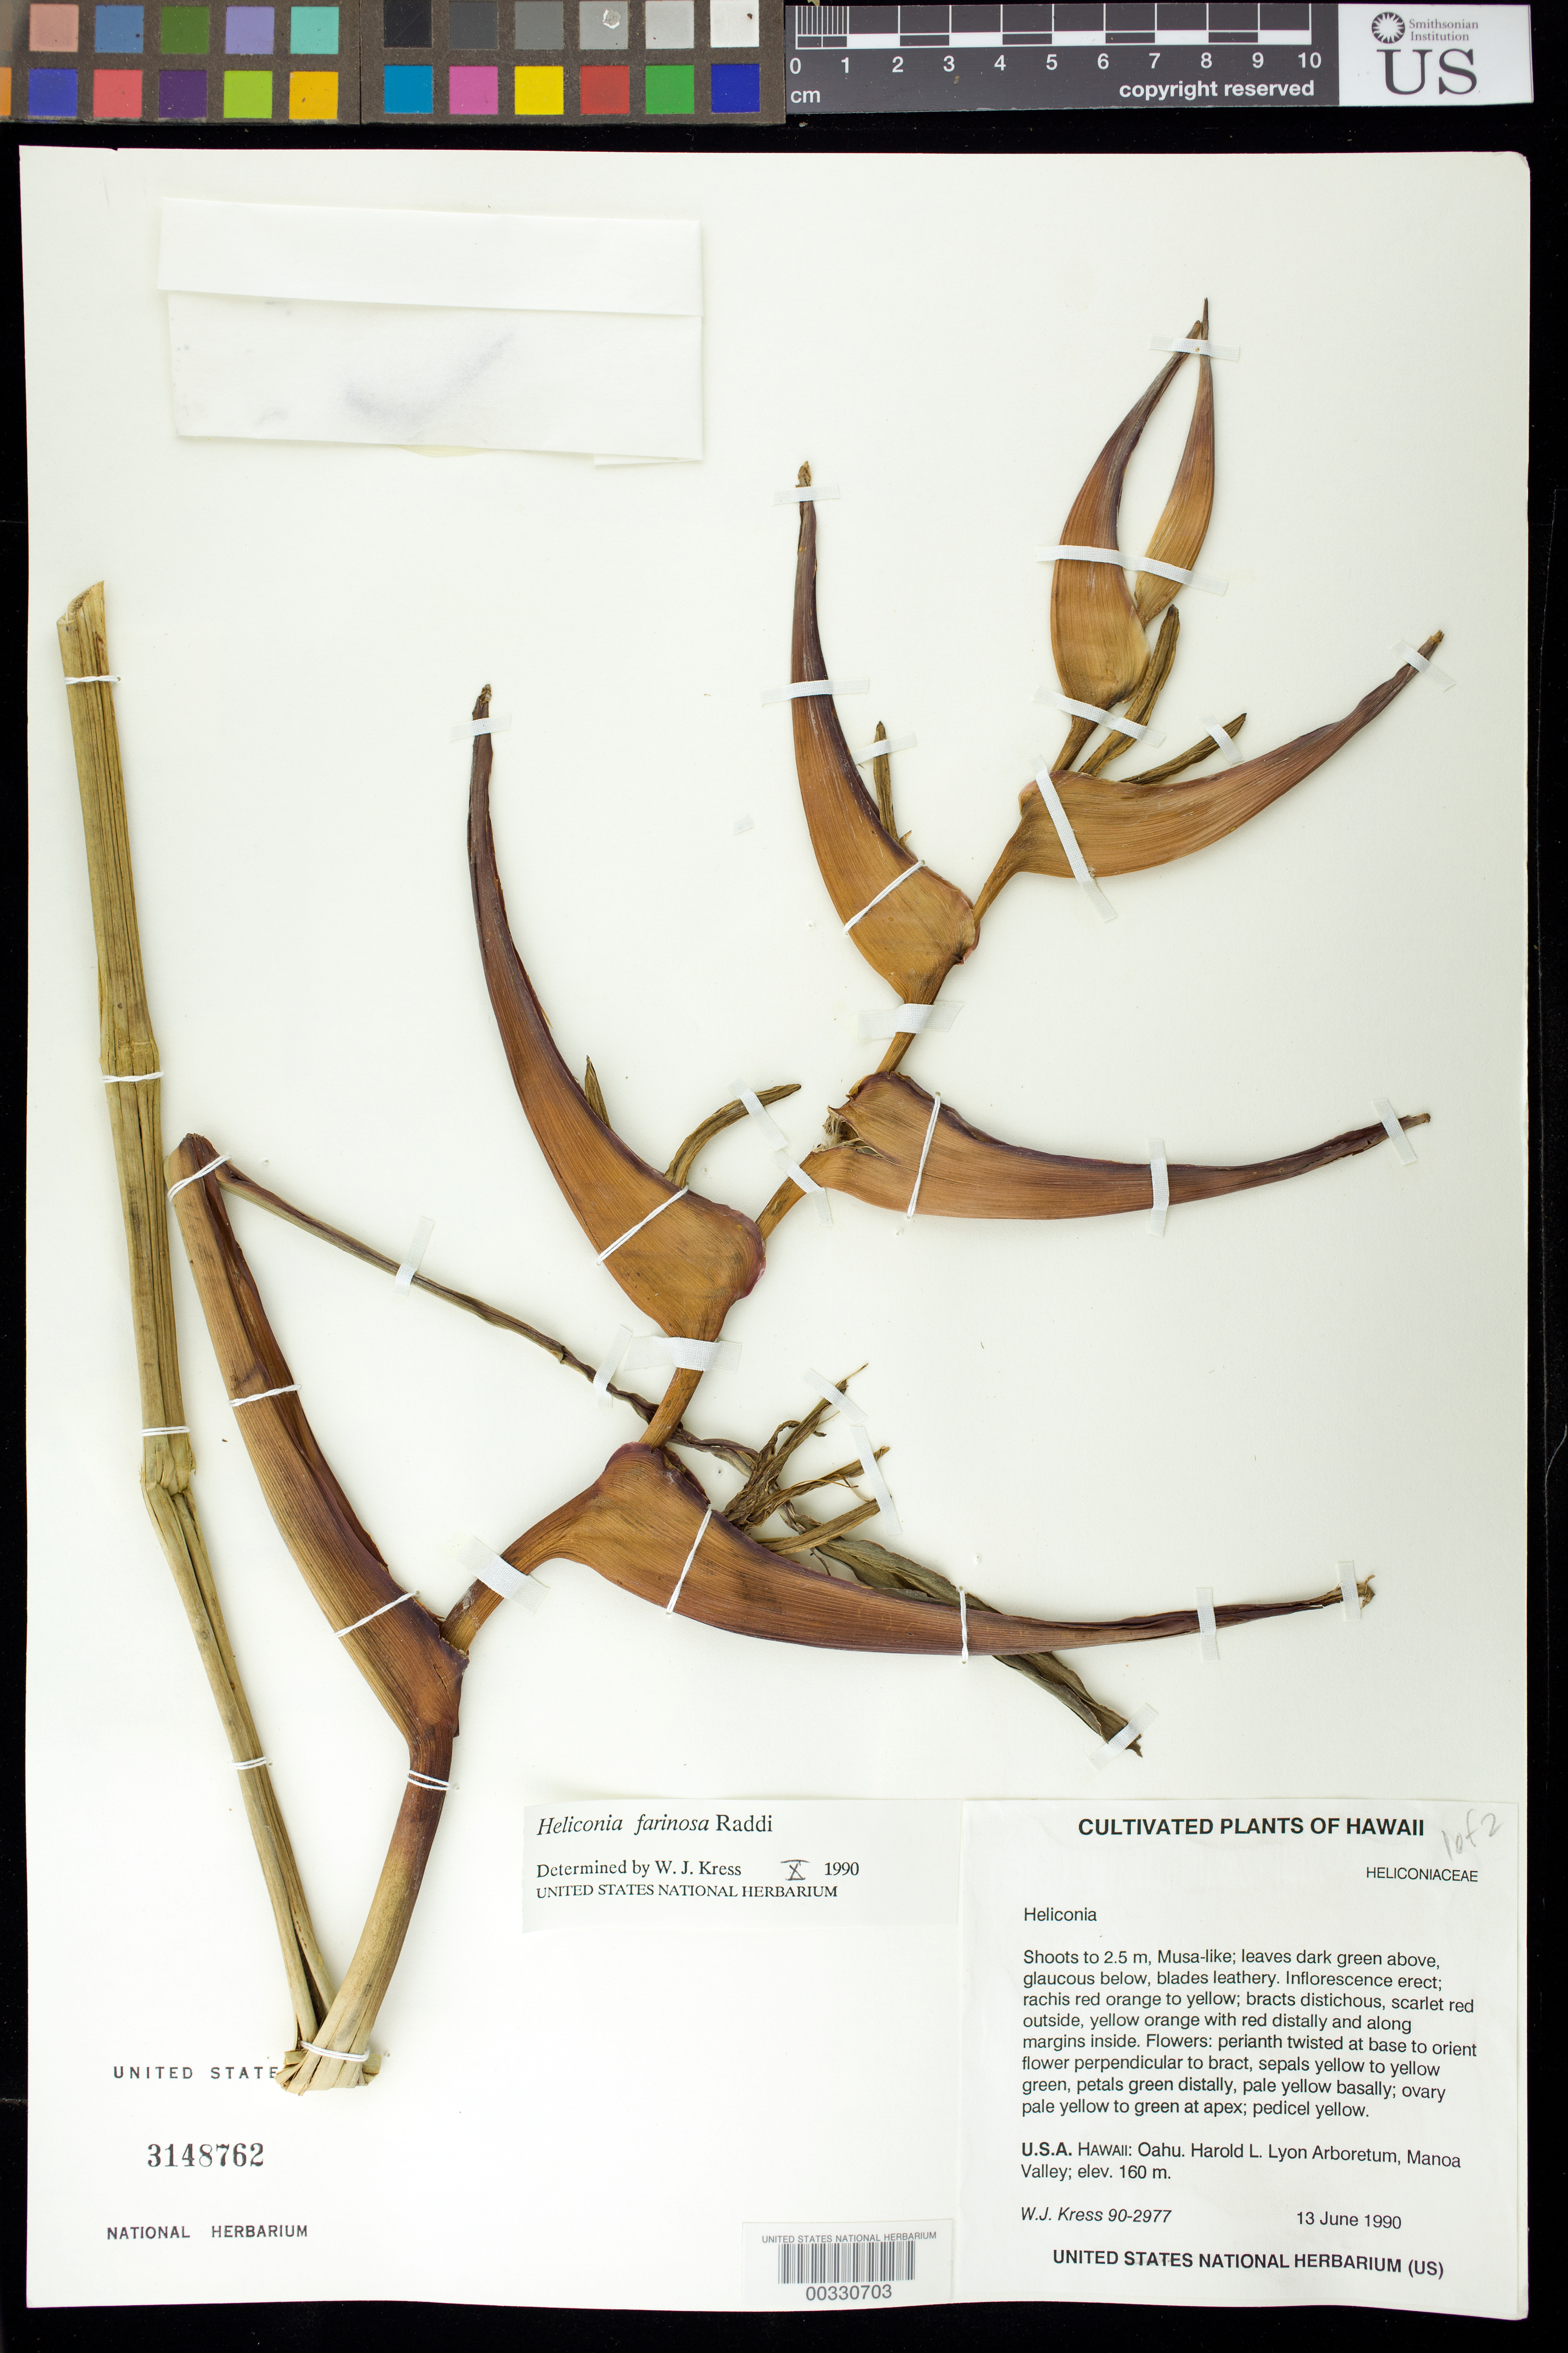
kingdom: Plantae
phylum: Tracheophyta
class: Liliopsida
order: Zingiberales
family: Heliconiaceae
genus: Heliconia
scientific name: Heliconia farinosa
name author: Raddi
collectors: W. J. Kress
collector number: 90-2977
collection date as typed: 13 Jun 1990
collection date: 1990-06-13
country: United States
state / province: Hawaii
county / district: Honolulu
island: Oahu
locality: Lyon Arboretum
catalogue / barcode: US 3148762